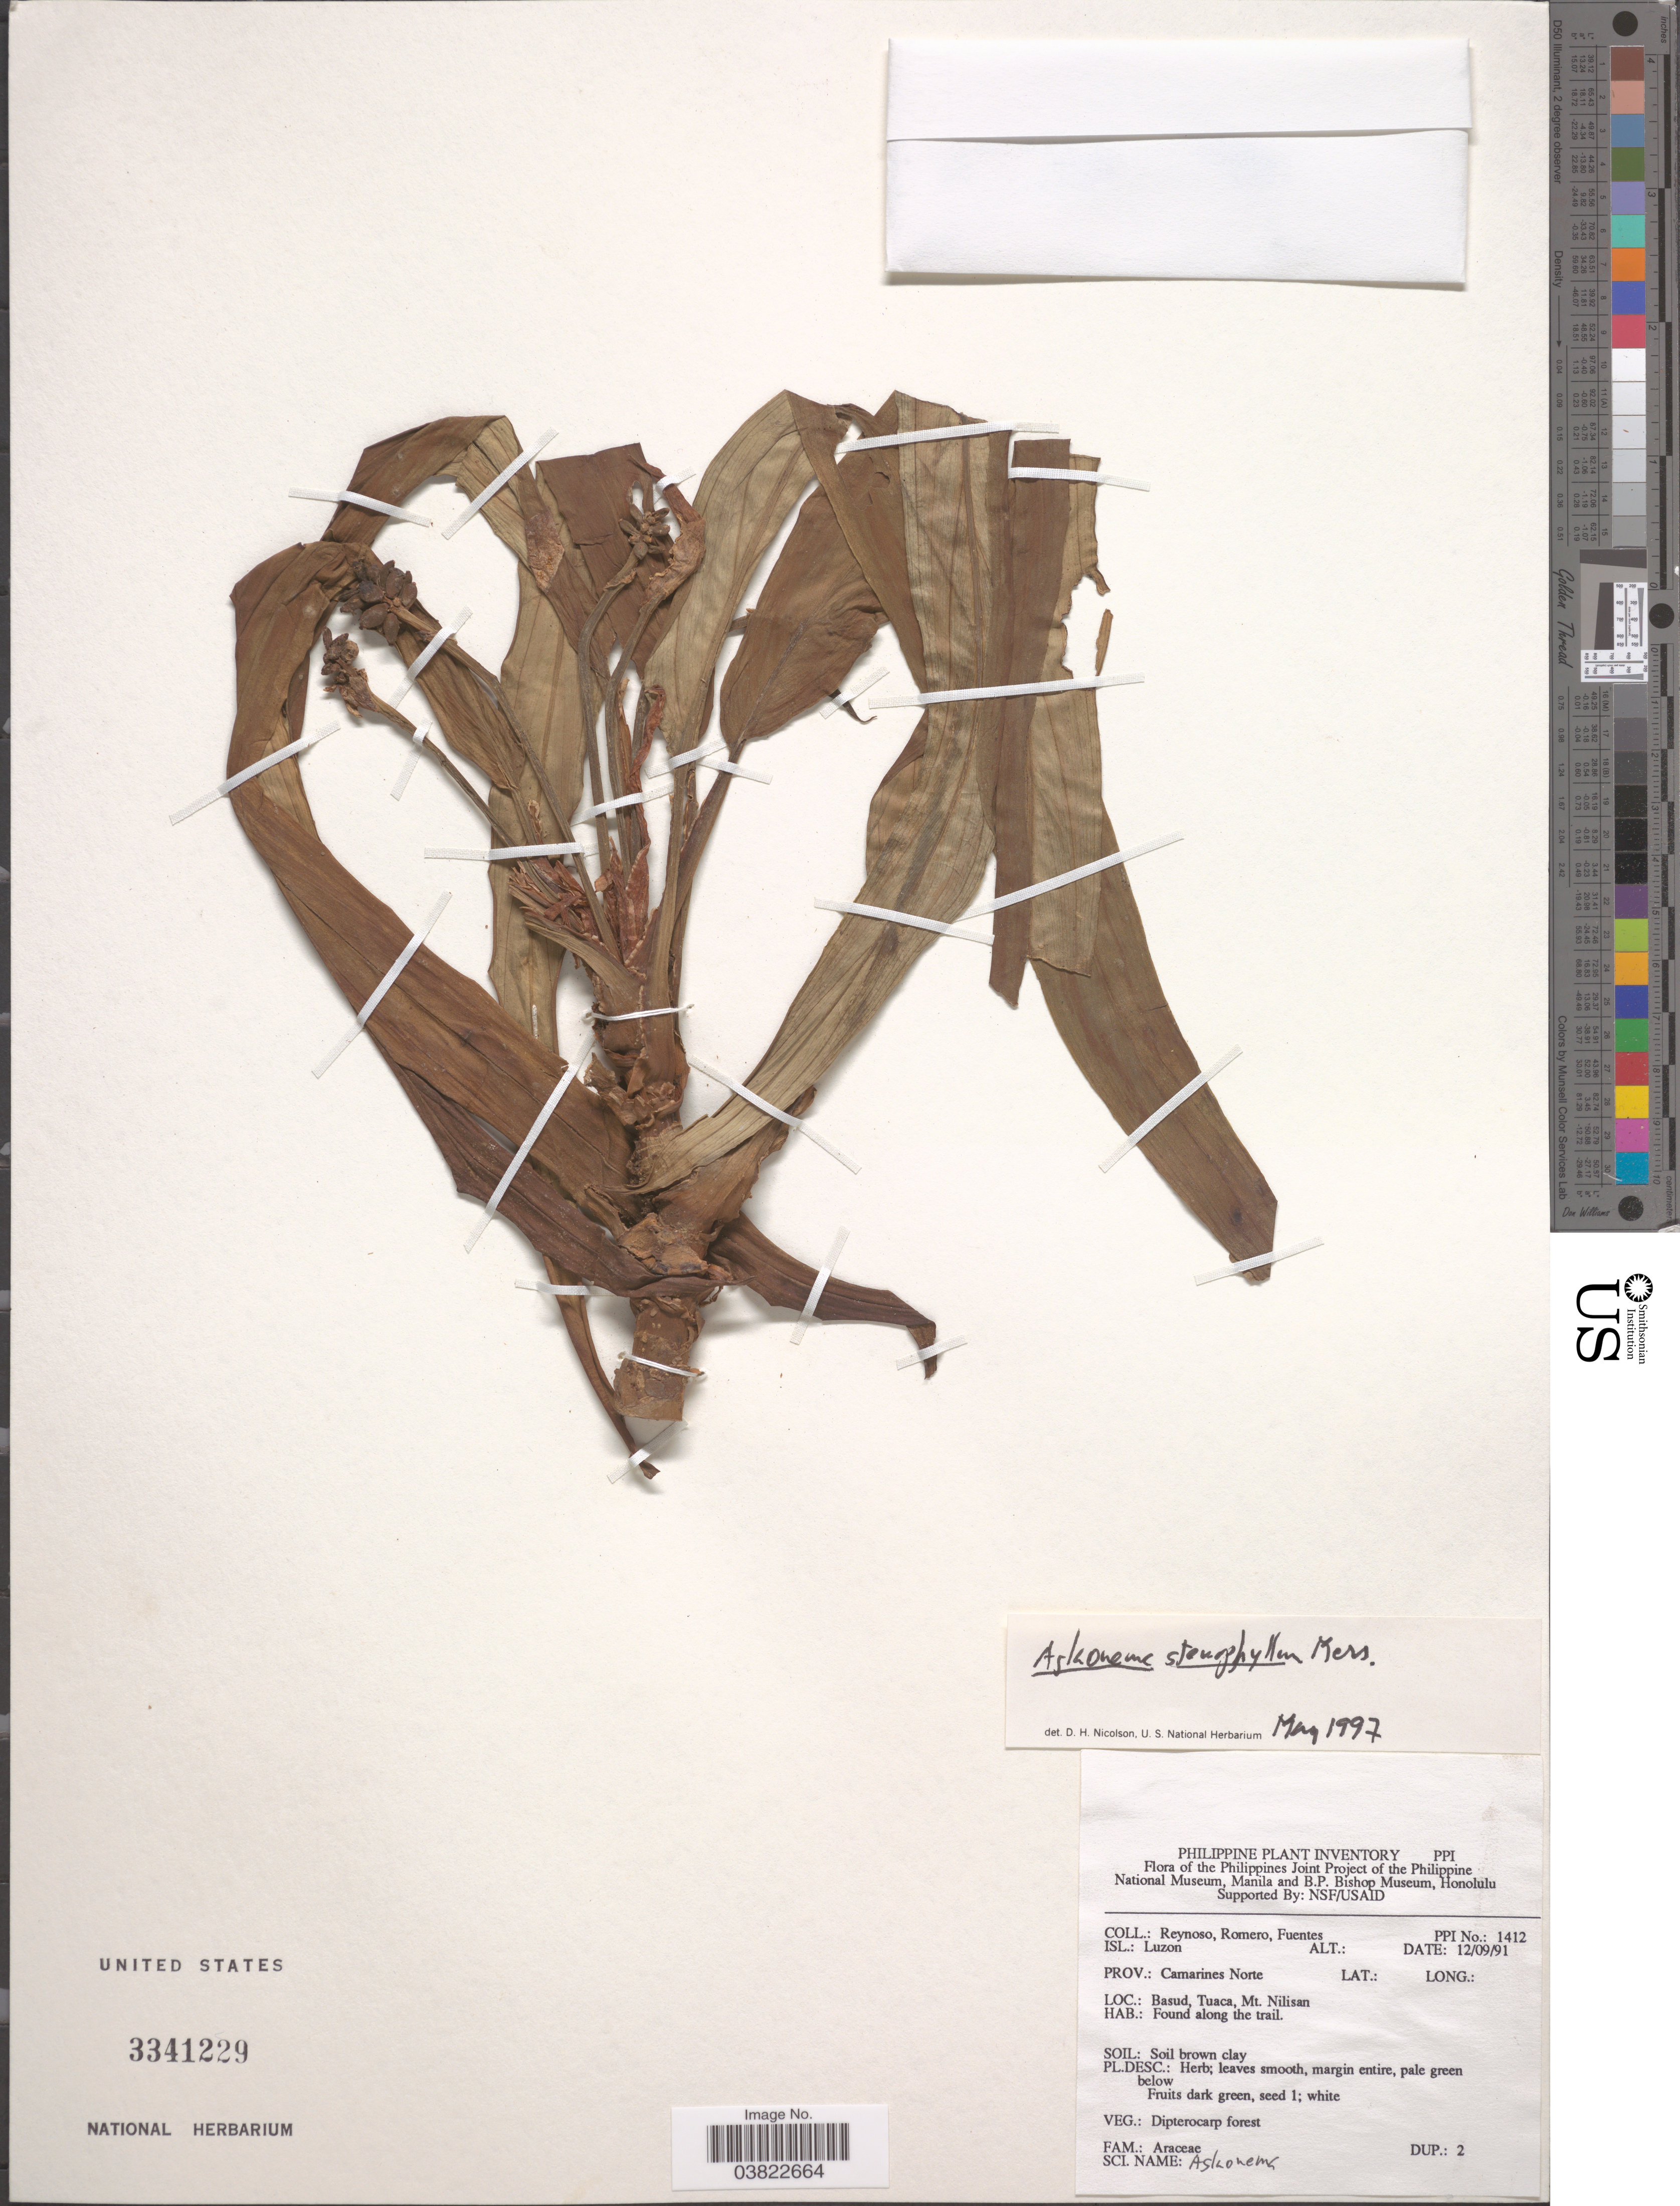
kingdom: Plantae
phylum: Tracheophyta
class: Liliopsida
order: Alismatales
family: Araceae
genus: Aglaonema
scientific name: Aglaonema stenophyllum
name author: Merr.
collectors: E. Reynoso, -. Romero & -. Fuentes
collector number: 1412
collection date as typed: Transcribed d/m/y: 12/9/91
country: Philippines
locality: Isl.: Luzon. Prov.: Camarines Norte. Basud, Tuaca, Mt. Nilisan.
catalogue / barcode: US 3341229